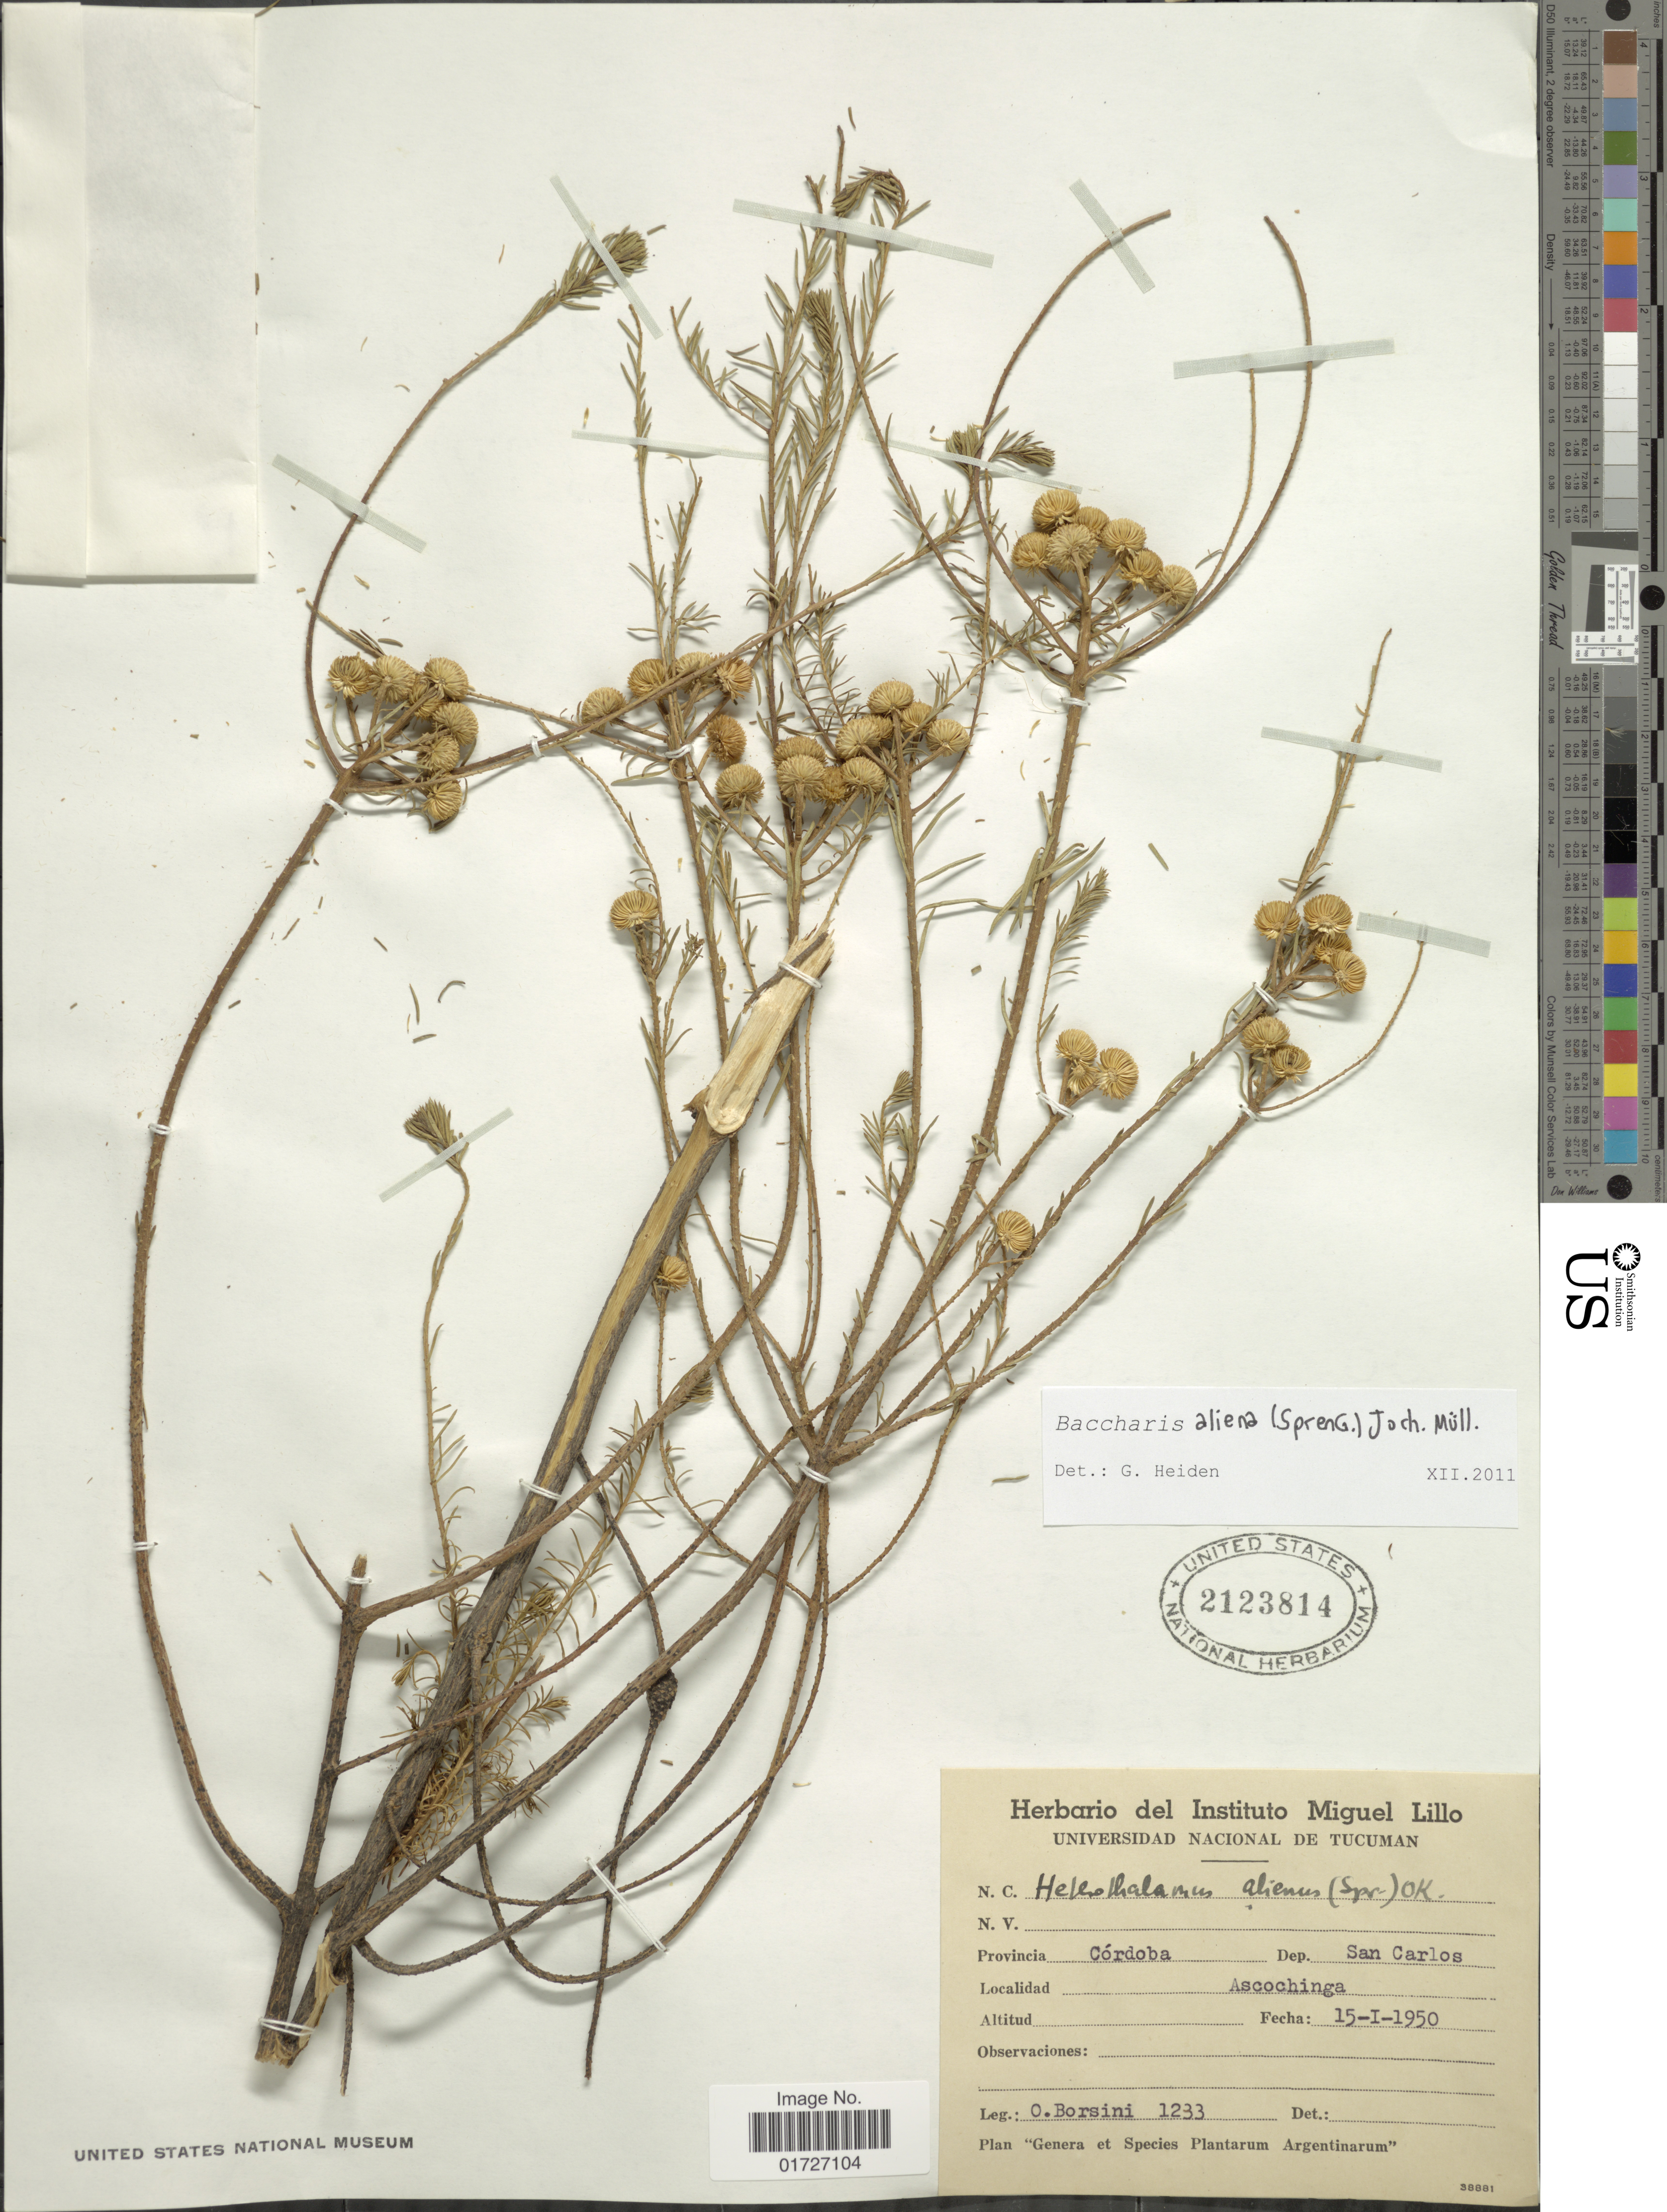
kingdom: Plantae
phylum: Tracheophyta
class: Magnoliopsida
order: Asterales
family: Asteraceae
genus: Baccharis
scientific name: Baccharis aliena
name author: (Spreng.) Joch. Müll.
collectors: O. H. Borsini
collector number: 1233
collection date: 1950-01-15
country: Argentina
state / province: Cordoba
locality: Dep. San Carlos, Ascochinga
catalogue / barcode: US 2123814